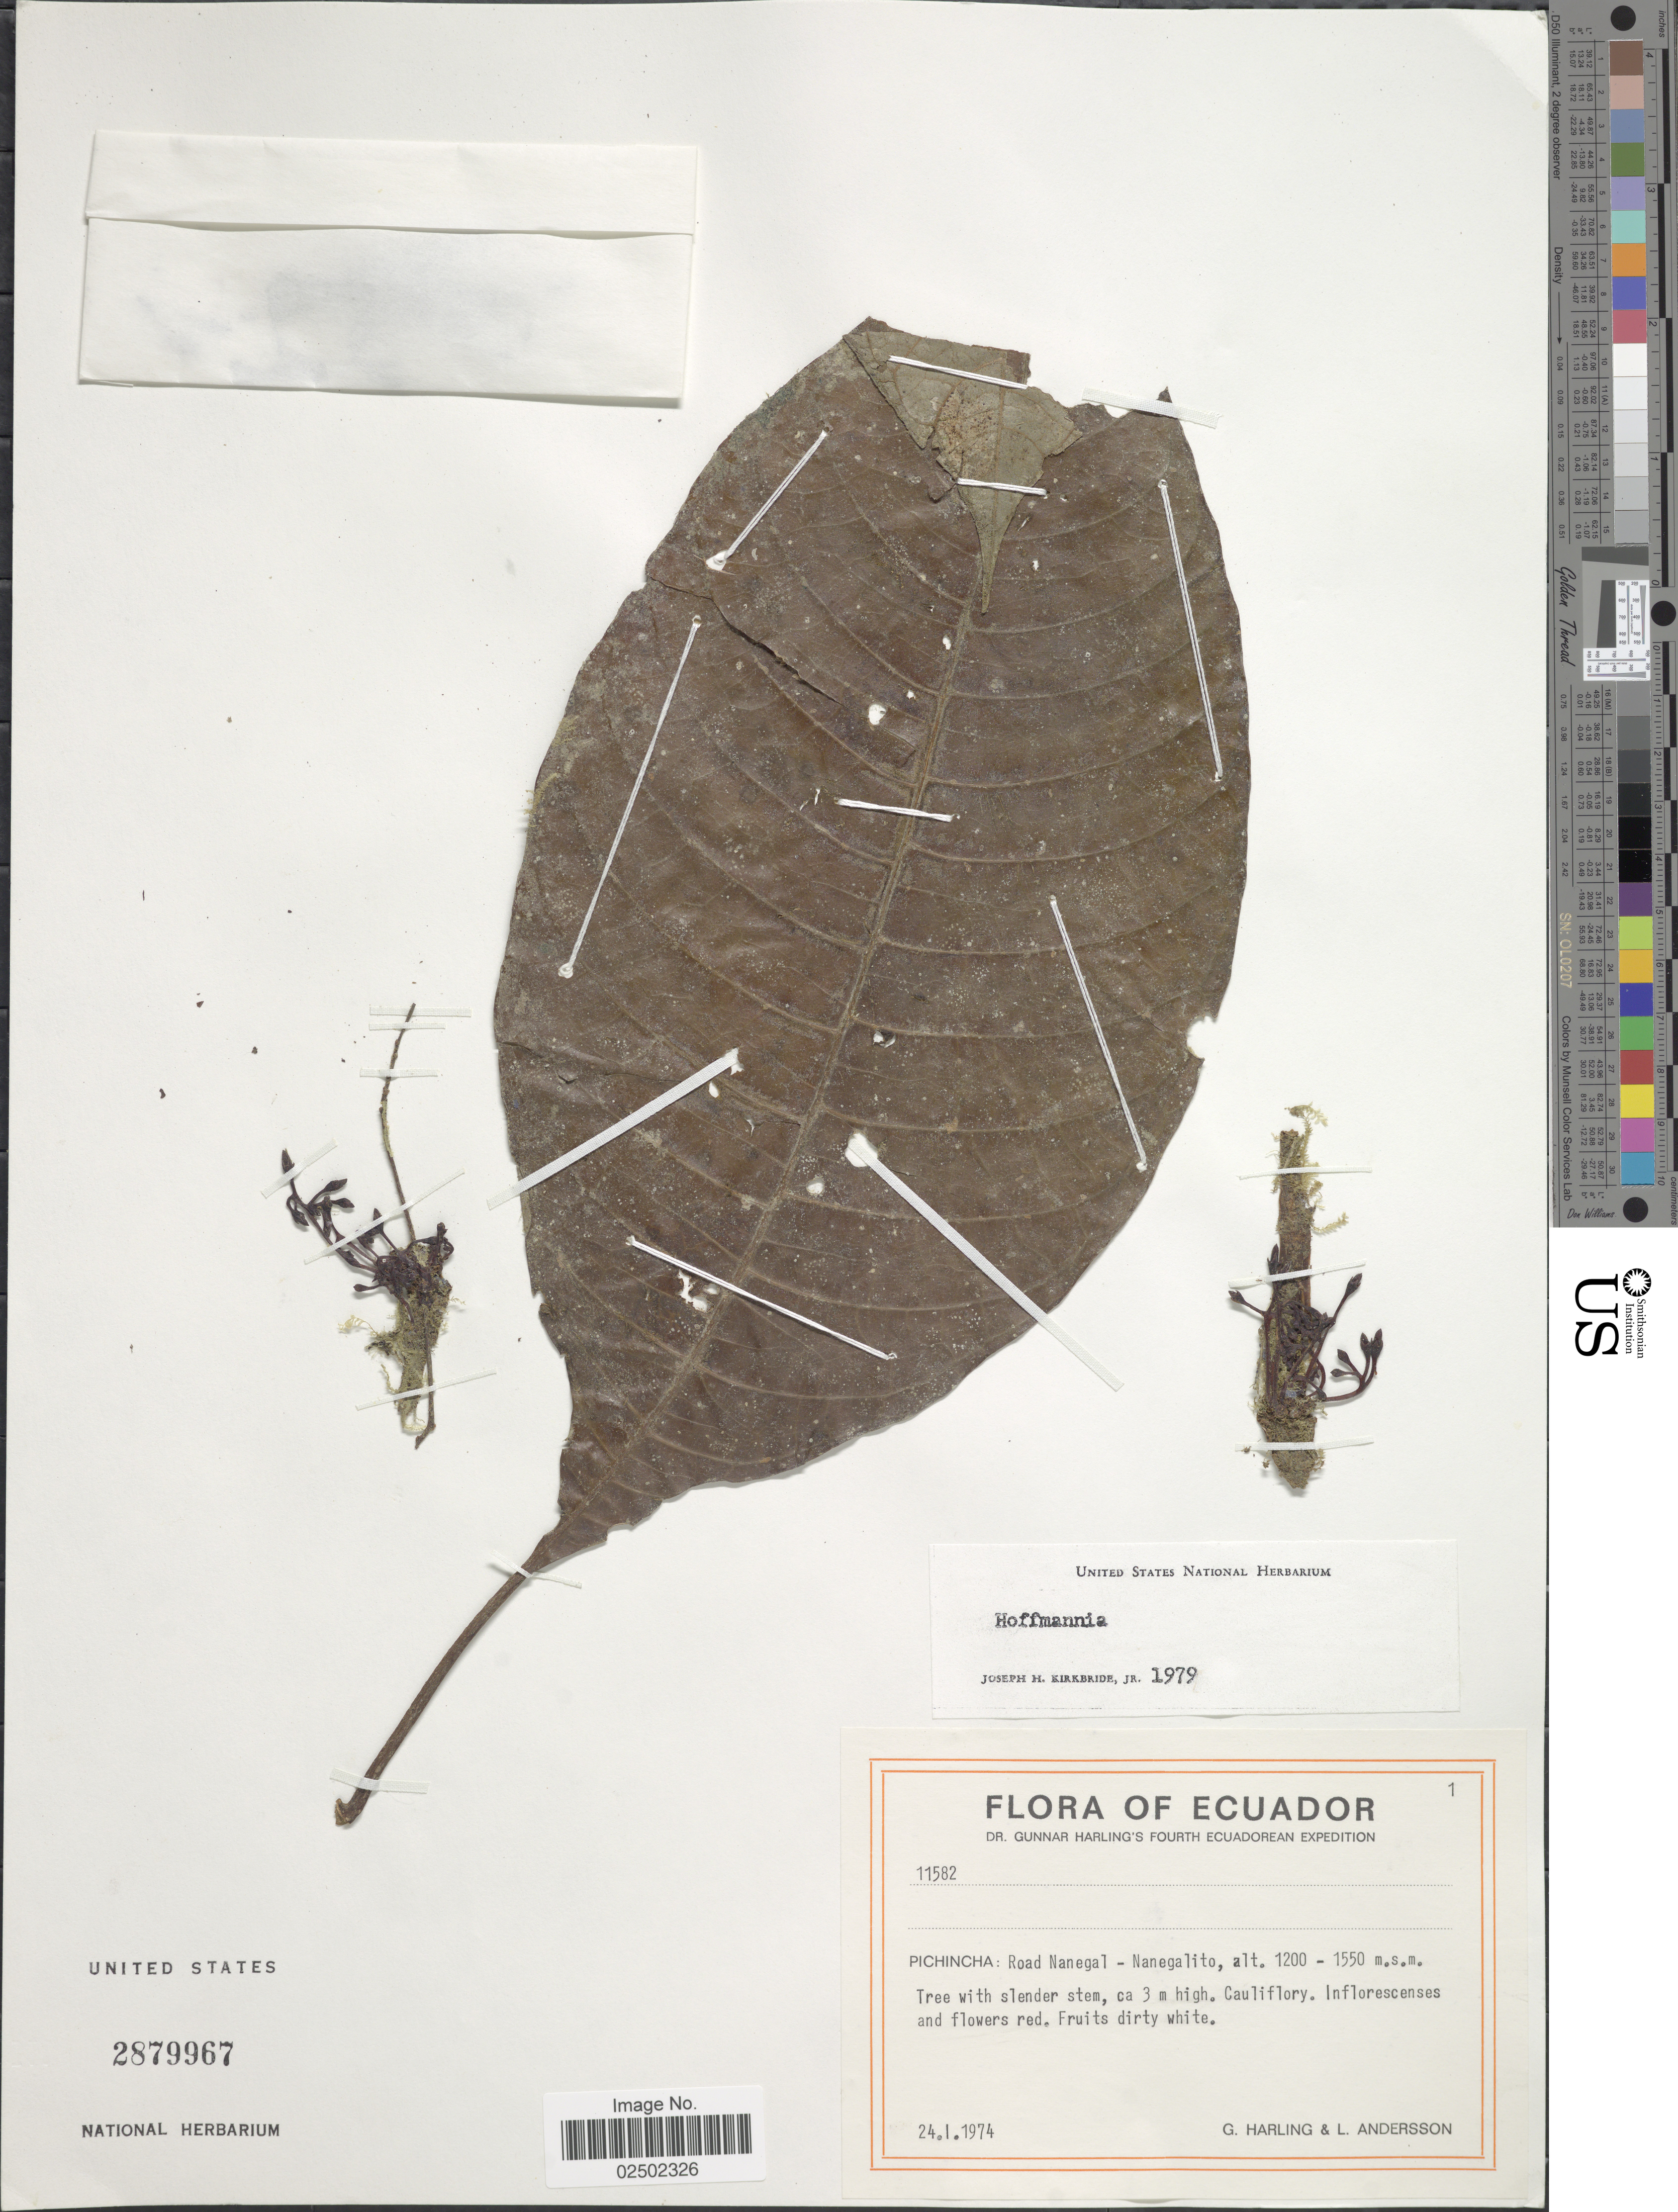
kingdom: Plantae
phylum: Tracheophyta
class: Magnoliopsida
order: Gentianales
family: Rubiaceae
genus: Hoffmannia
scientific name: Hoffmannia sp.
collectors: G. Harling & L. Andersson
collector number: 11582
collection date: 1974-01-24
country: Ecuador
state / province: Pichincha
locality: Pichincha: Road Nanegal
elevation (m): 1200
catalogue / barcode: US 2879967